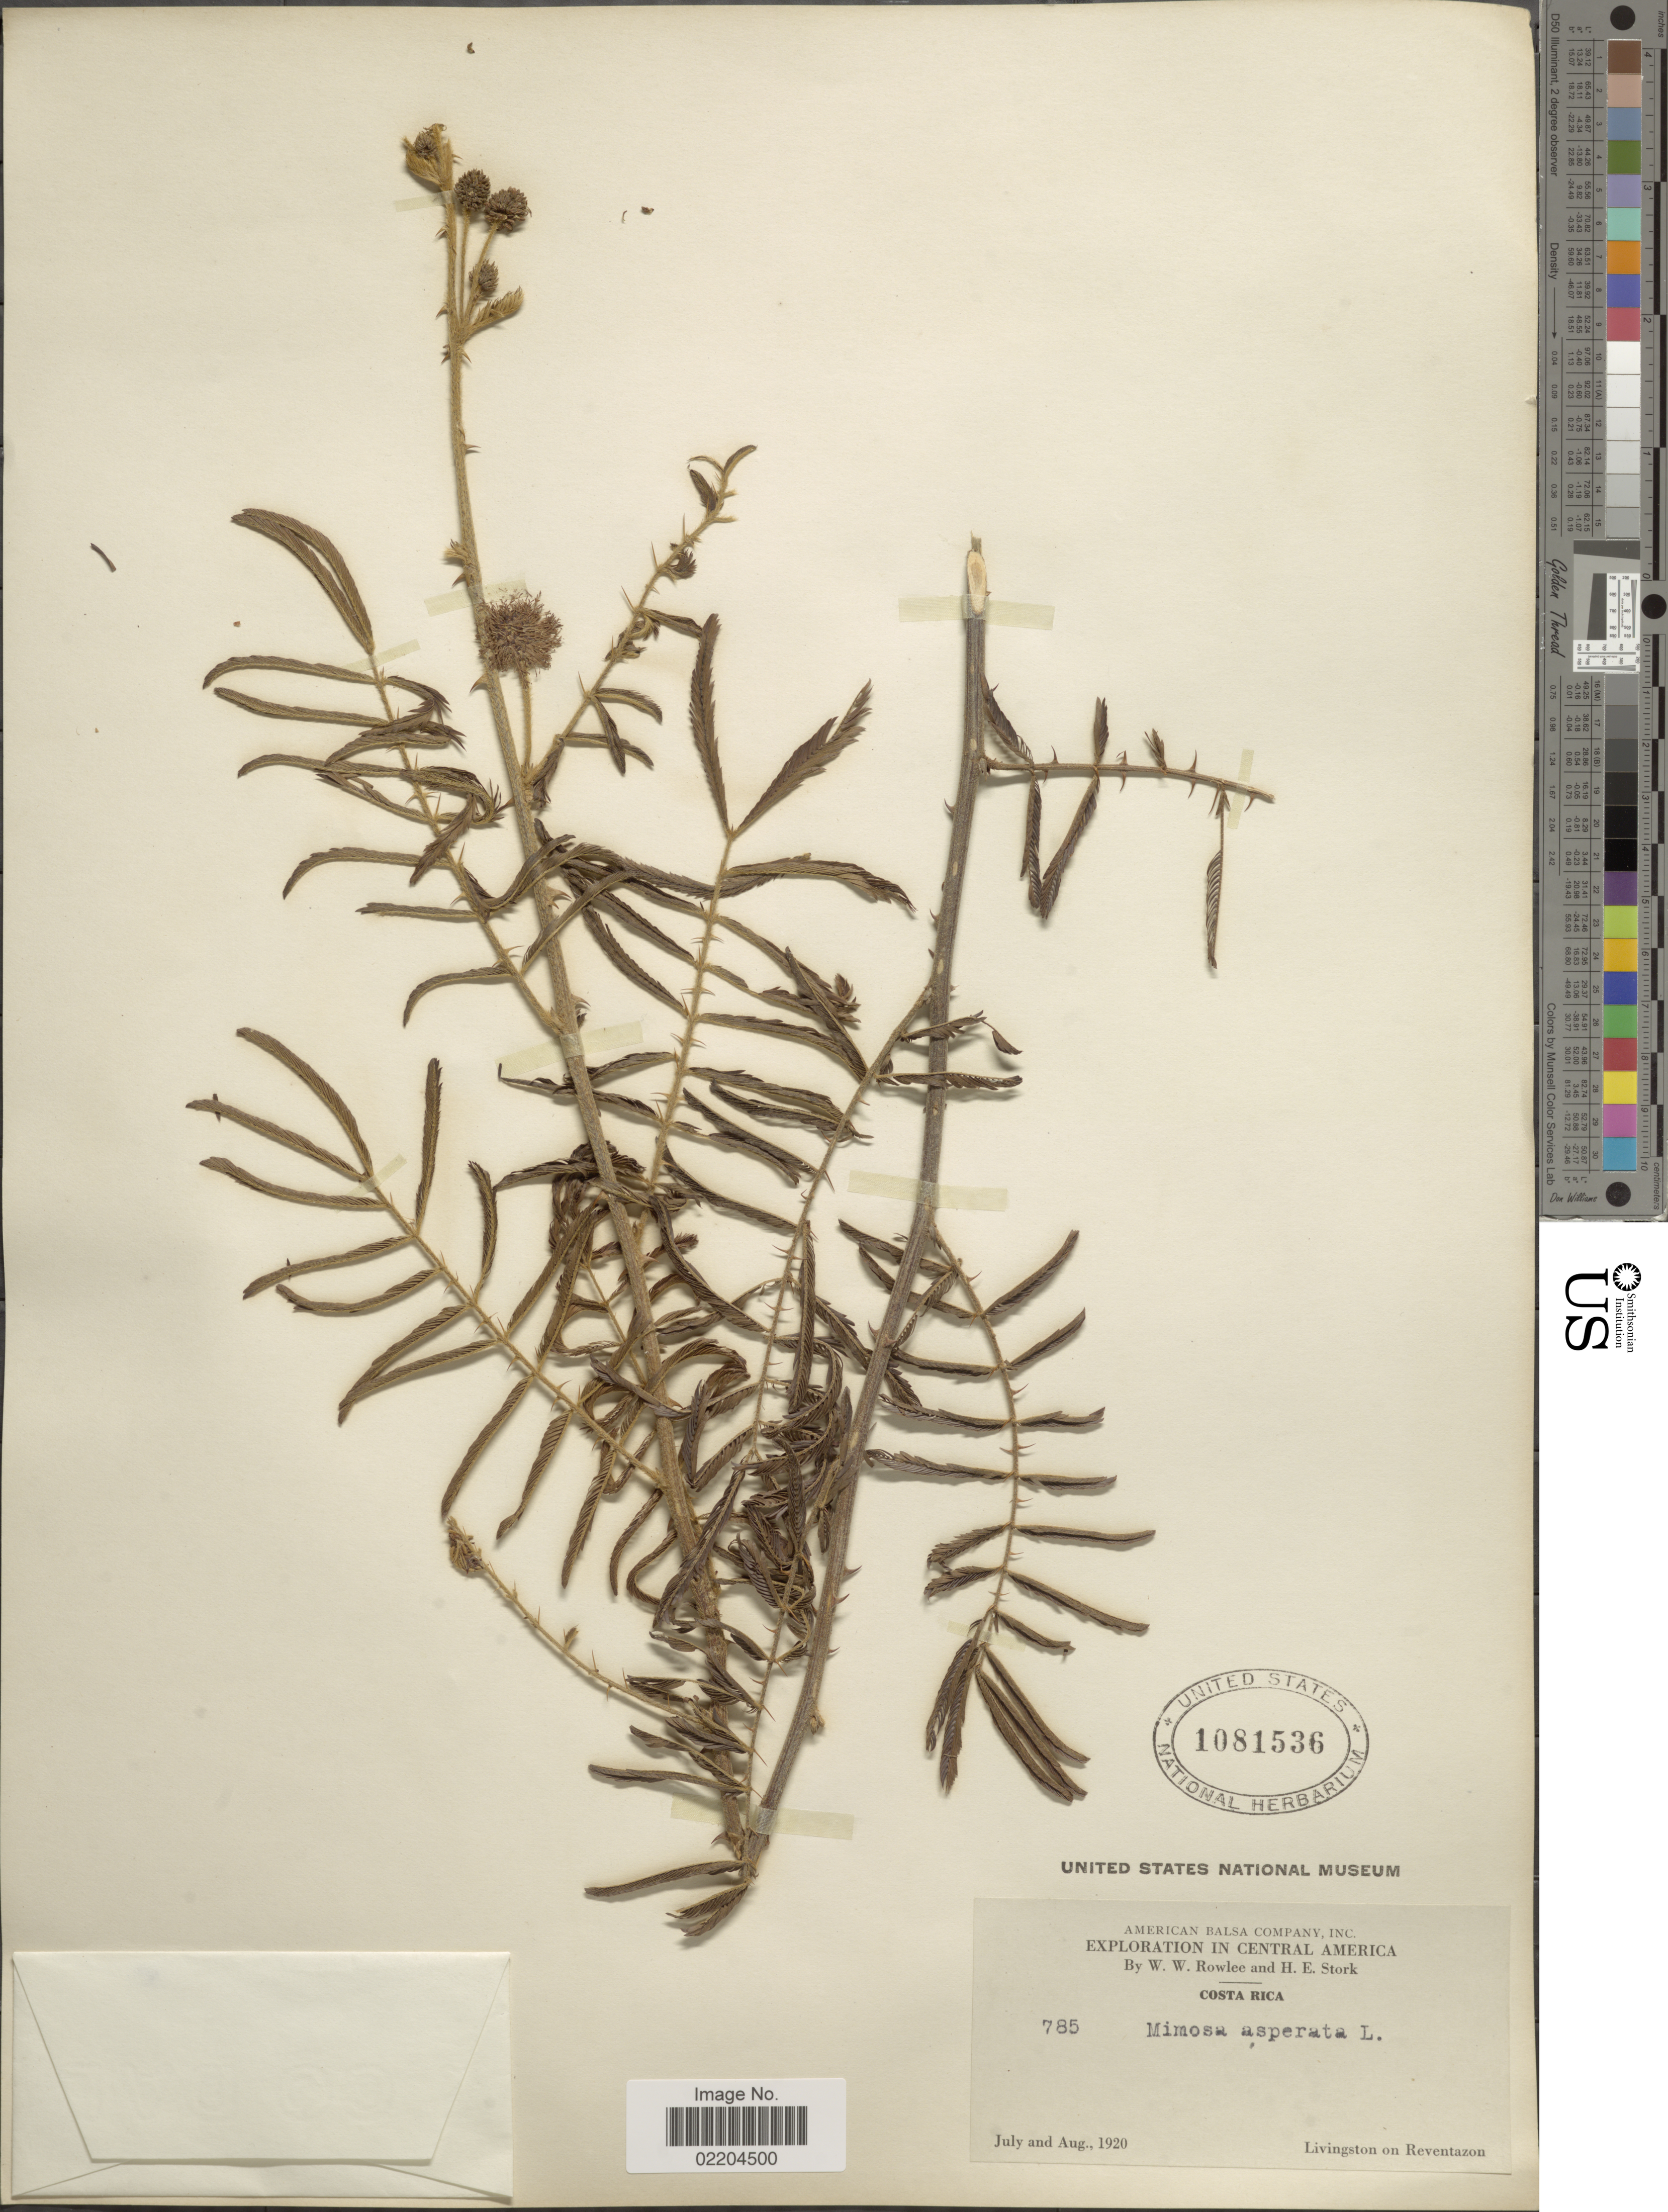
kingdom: Plantae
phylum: Tracheophyta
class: Magnoliopsida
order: Fabales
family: Fabaceae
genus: Mimosa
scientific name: Mimosa pigra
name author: L.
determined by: Strong, Mark T., (BOT), Smithsonian Institution - National Museum of Natural History (UNITED STATES)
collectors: W. W. Rowlee & H. E. Rowlee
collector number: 785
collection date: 1920-07/1920-08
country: Costa Rica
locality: Costa Rica, Livingston on Revertazon. Central America.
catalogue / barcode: US 1081536